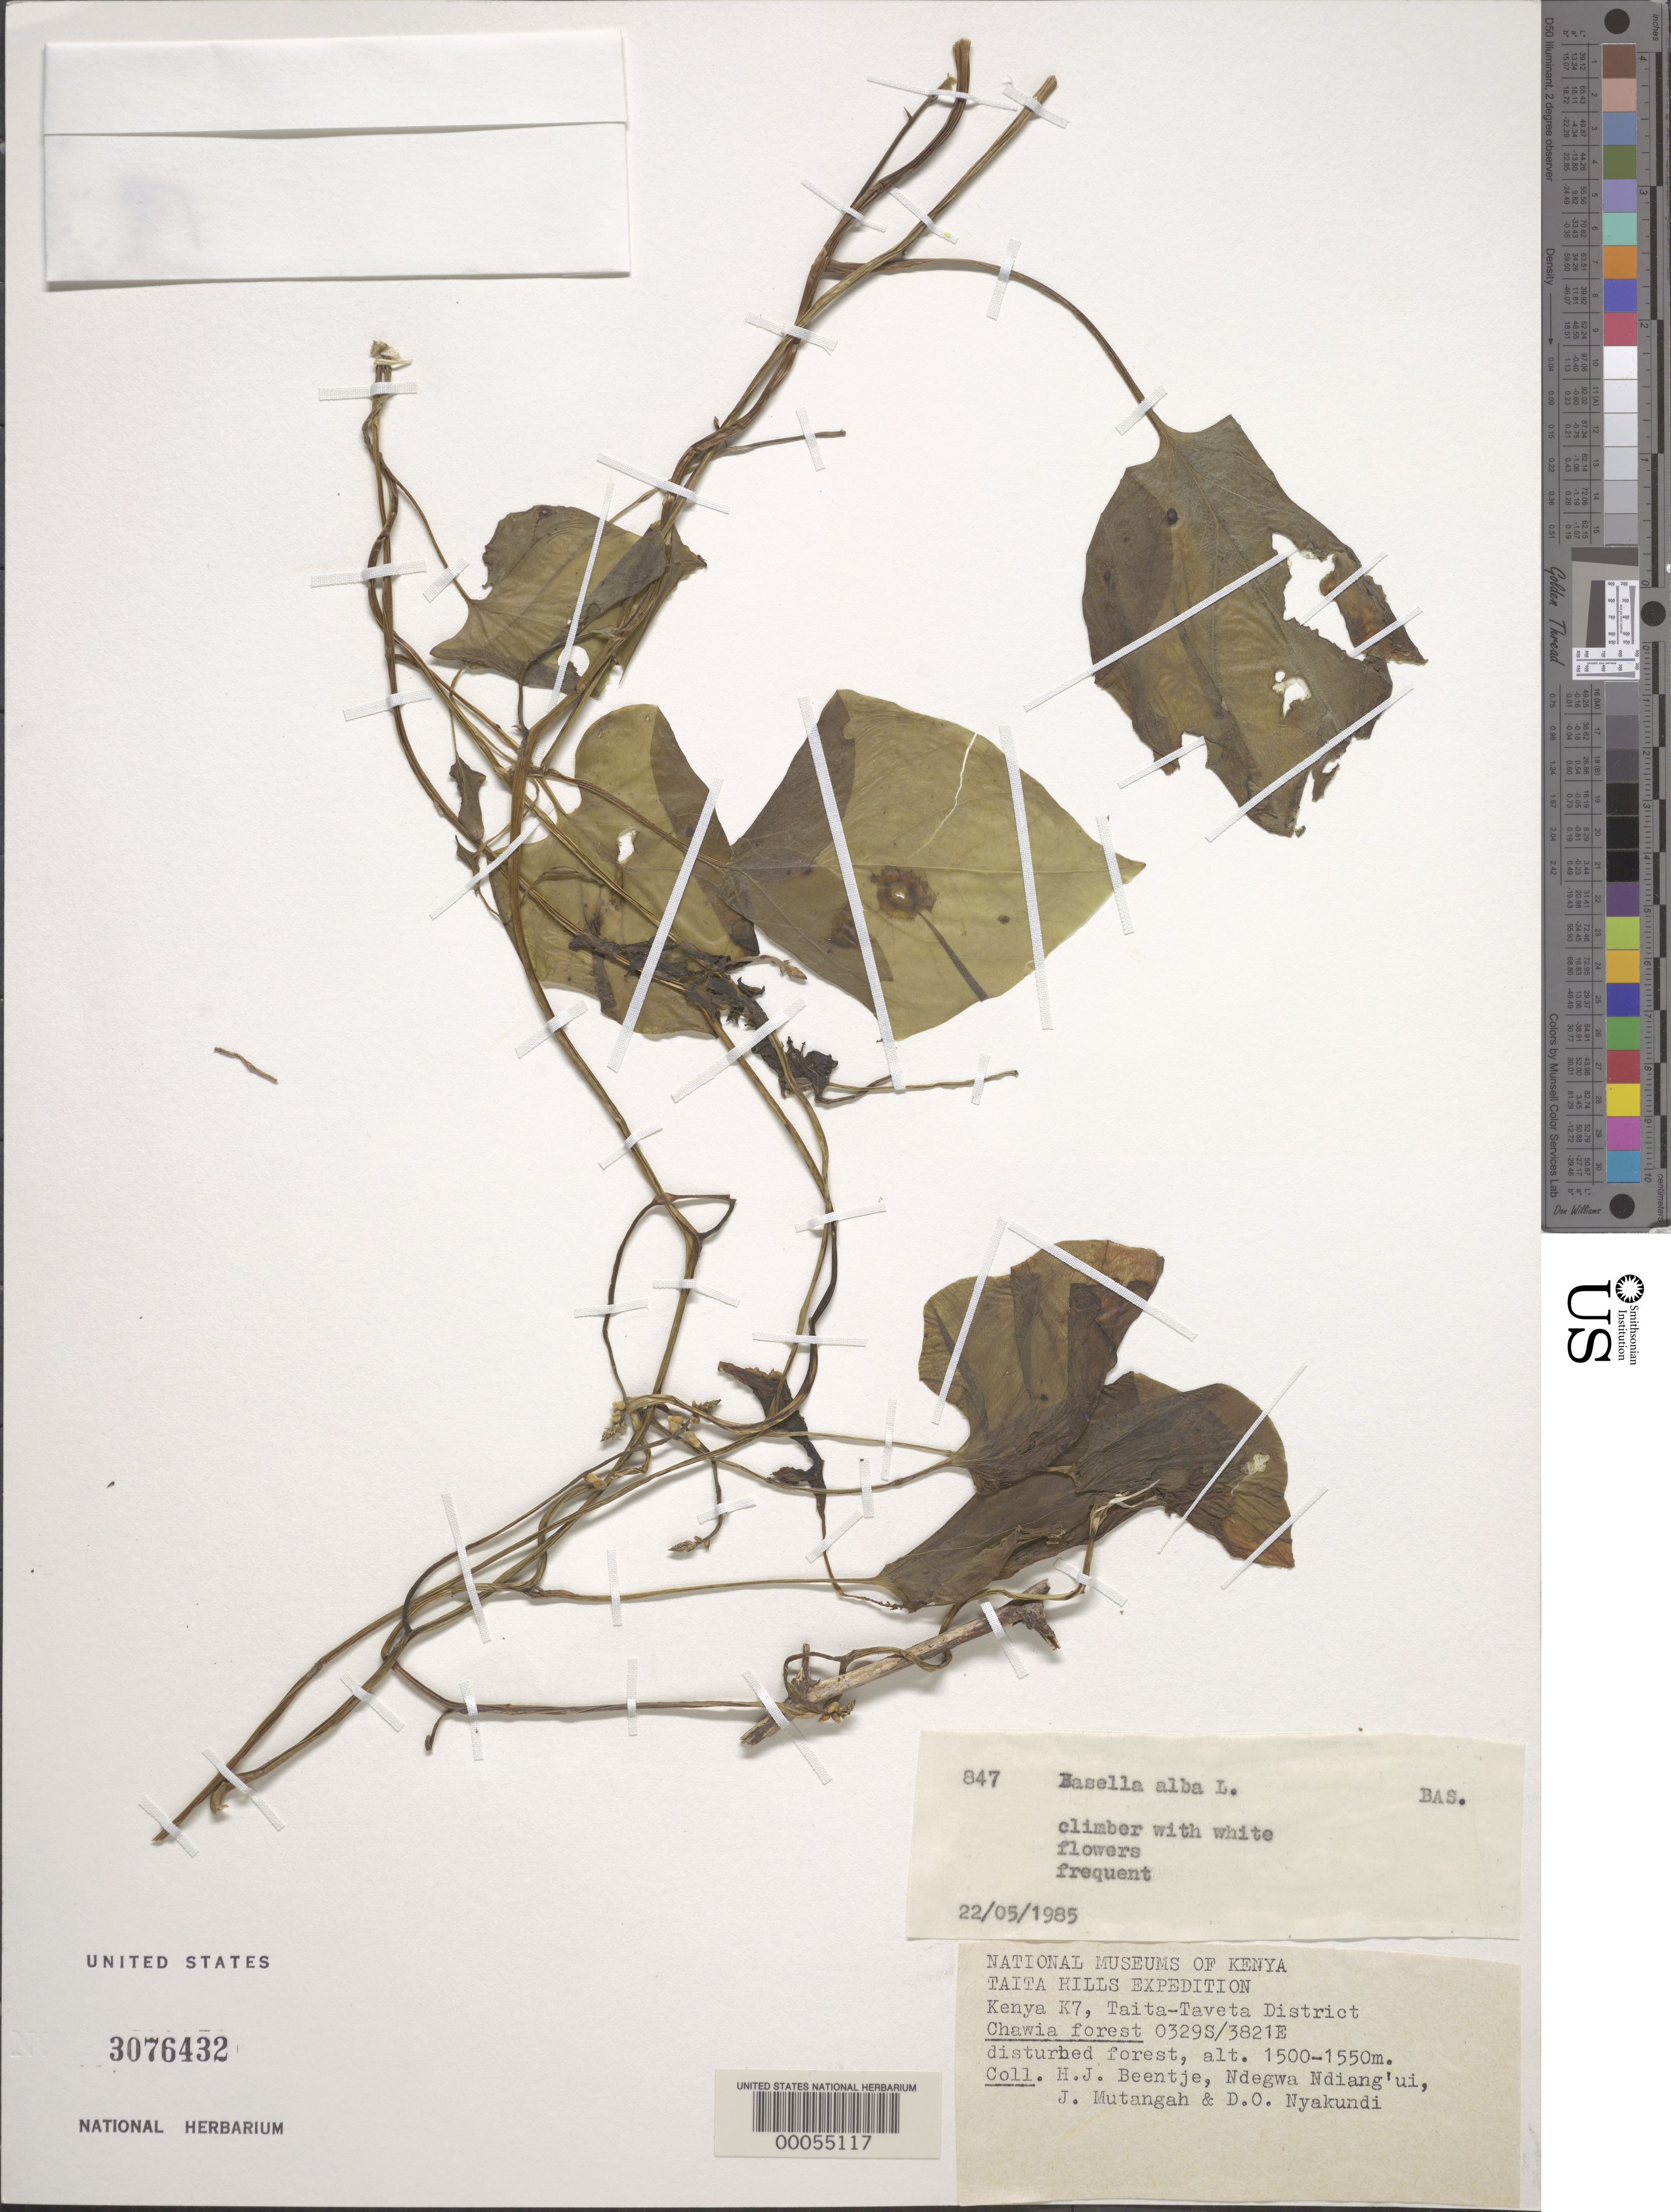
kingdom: Plantae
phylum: Tracheophyta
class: Magnoliopsida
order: Caryophyllales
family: Basellaceae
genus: Basella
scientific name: Basella alba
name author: L.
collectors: R. B. Faden, H. J. Beentje, N. Ndiang'ui, J. Mutangah & D. Nyakundi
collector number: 847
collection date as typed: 22 May 1985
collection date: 1985-05-22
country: Kenya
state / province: Taita Taveta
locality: Chawia forest 0329s/3821e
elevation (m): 1500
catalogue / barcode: US 3076432